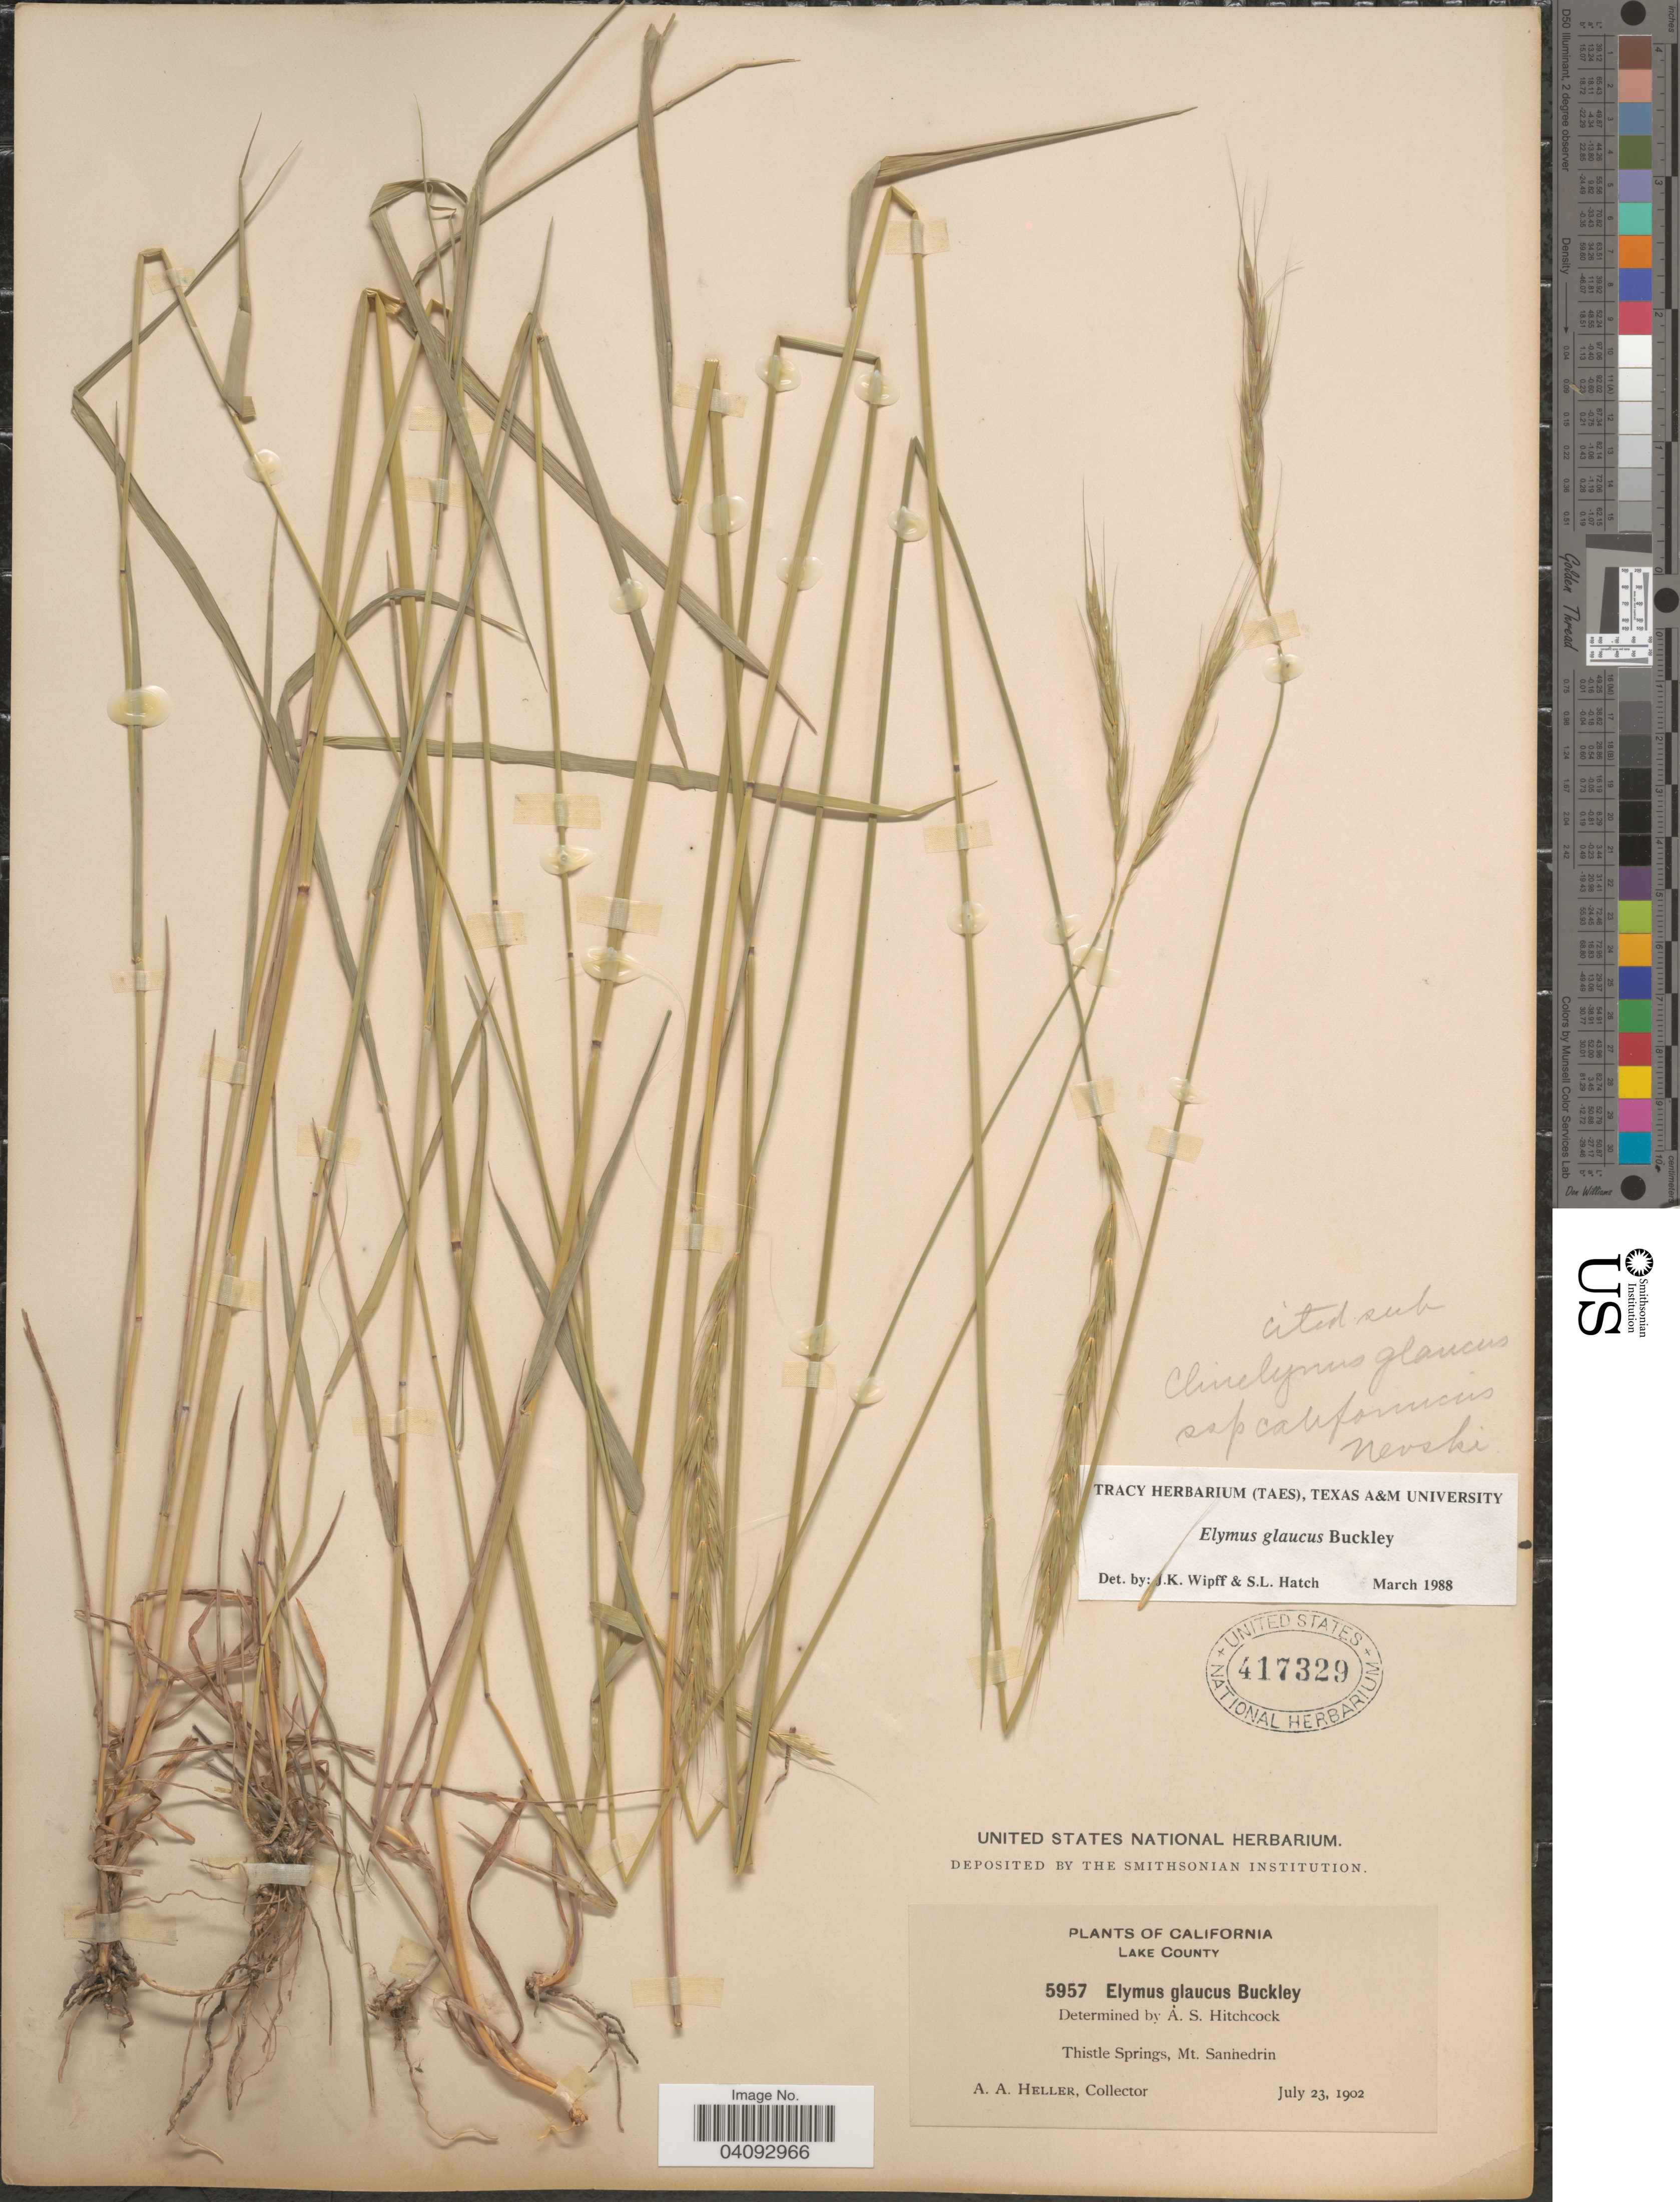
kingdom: Plantae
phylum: Tracheophyta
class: Liliopsida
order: Poales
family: Poaceae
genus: Elymus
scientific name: Elymus glaucus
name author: Buckley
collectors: A. A. Heller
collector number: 5957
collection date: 1902-07-23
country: United States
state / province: California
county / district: Lake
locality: Lake County. Thistle Springs, Mt. Sanhedrin.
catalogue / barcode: US 417329